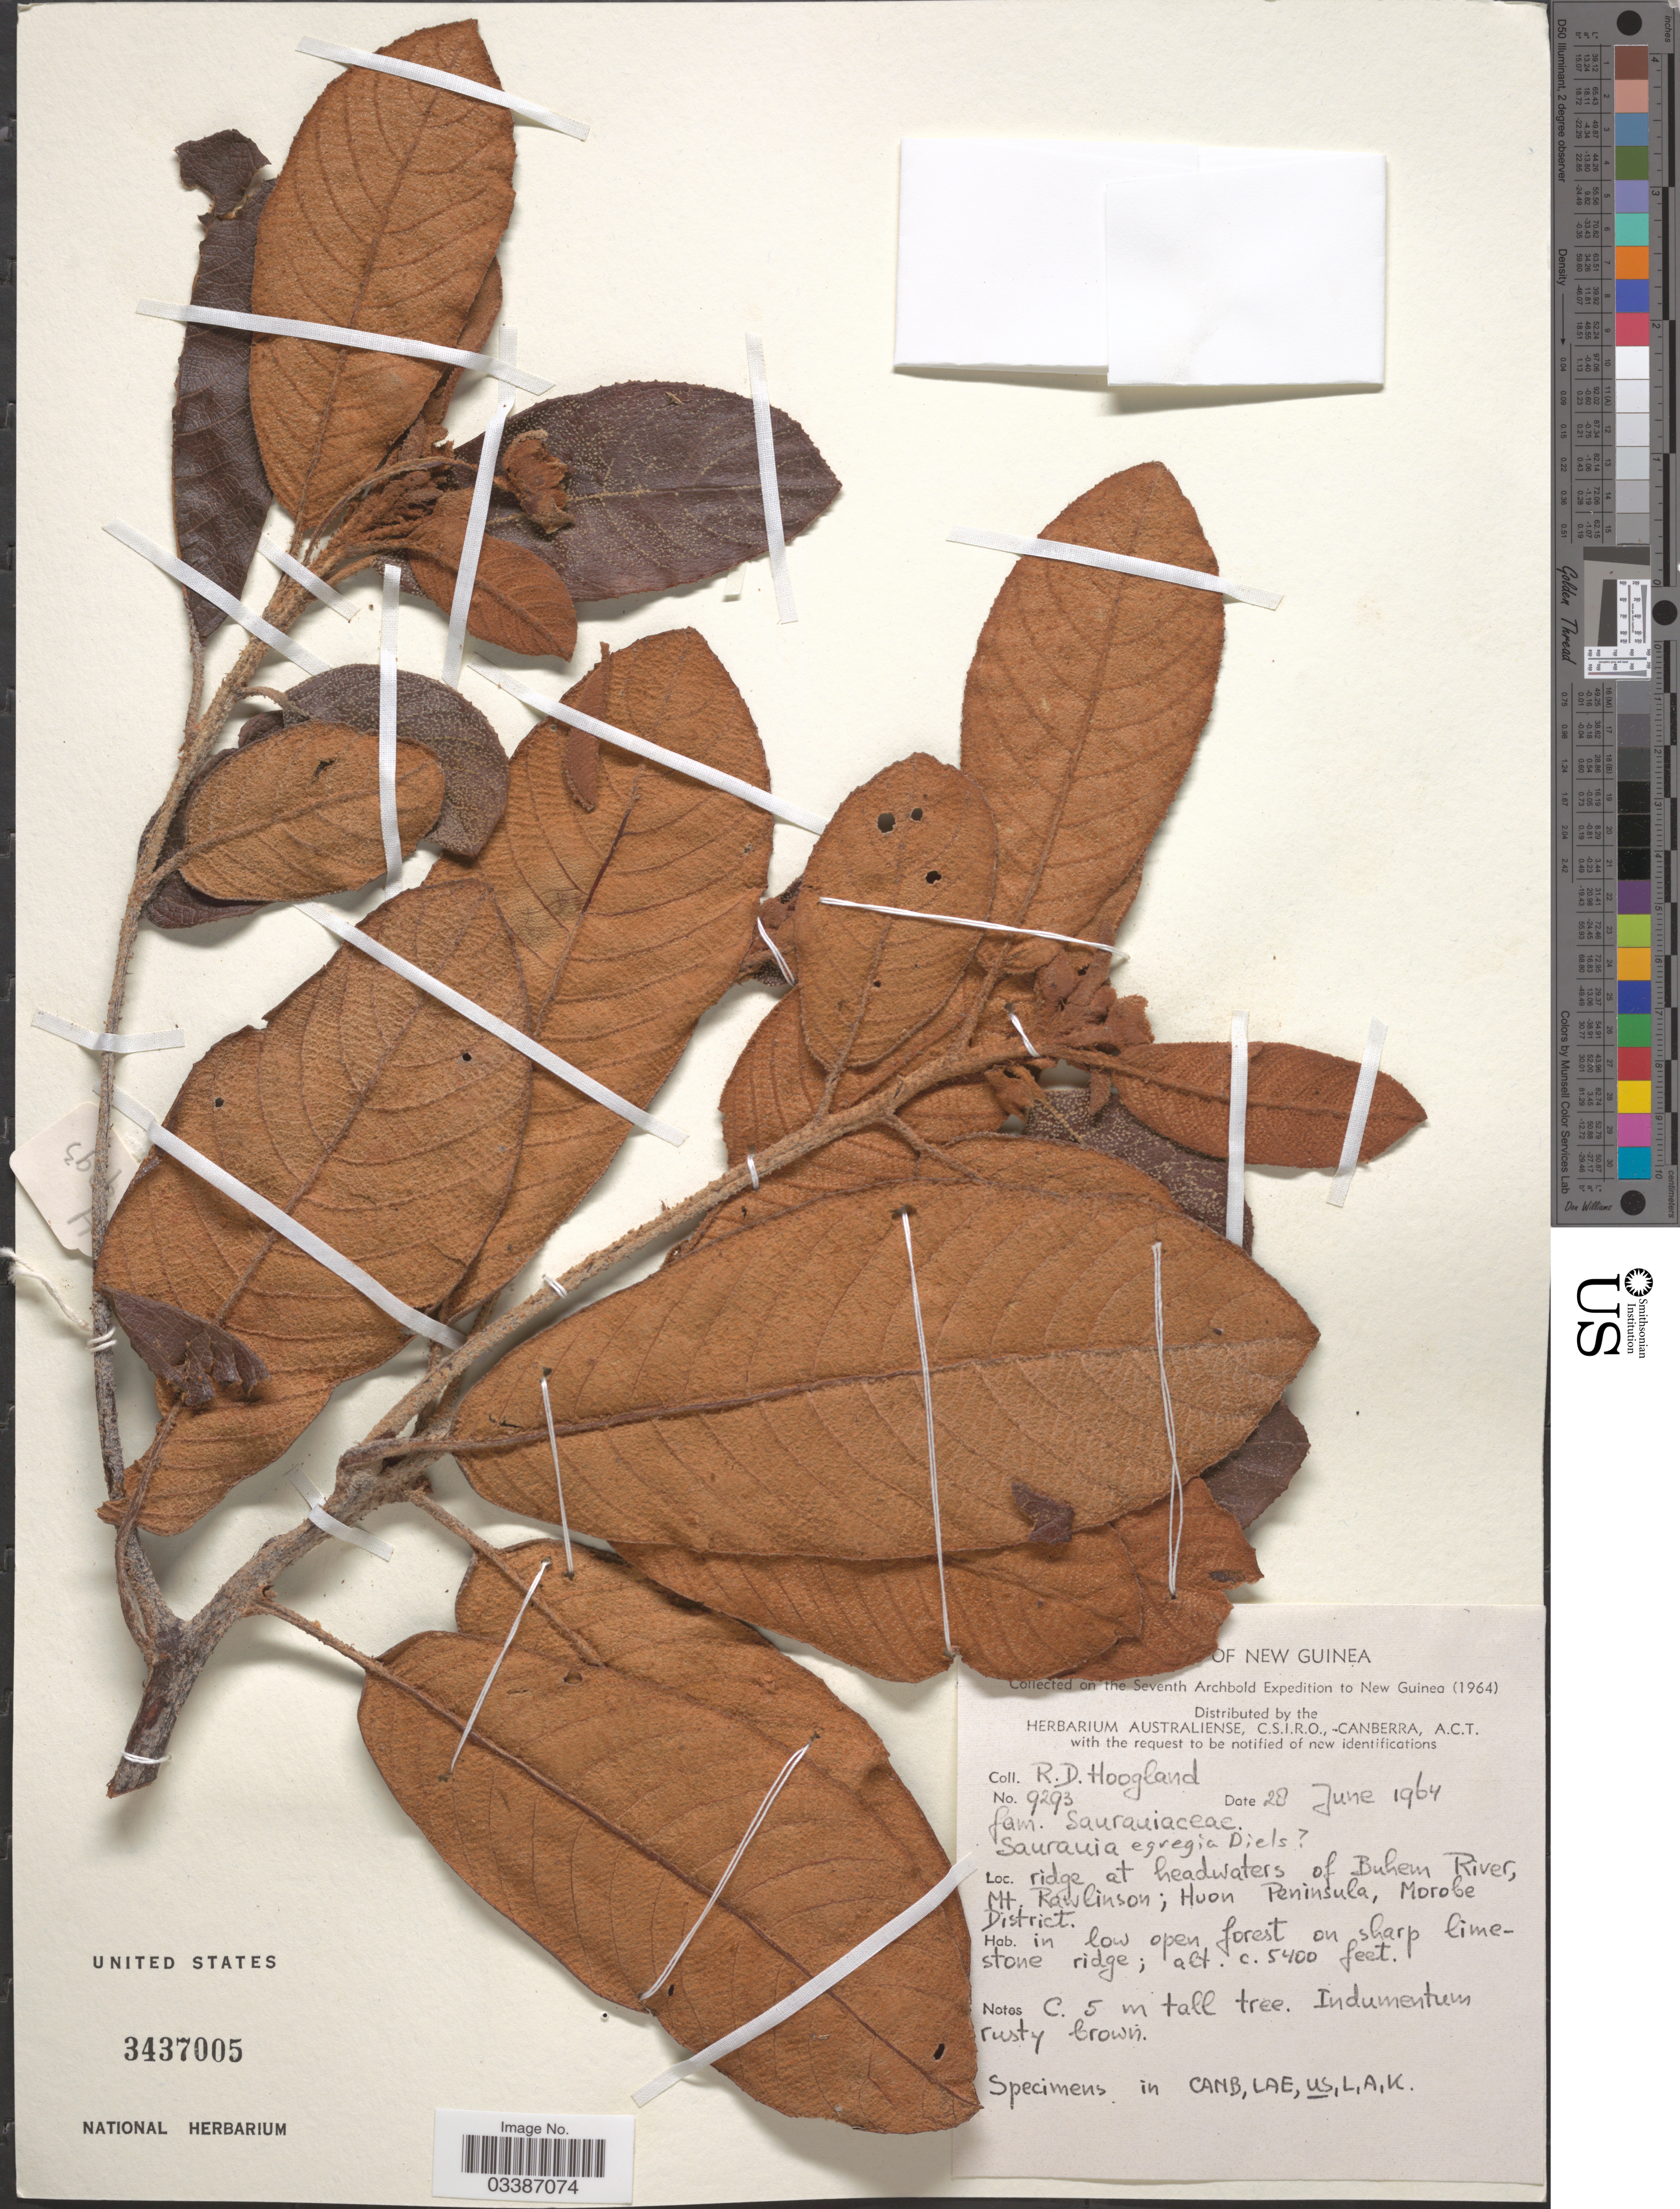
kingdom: Plantae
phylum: Tracheophyta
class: Magnoliopsida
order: Ericales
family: Actinidiaceae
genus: Saurauia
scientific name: Saurauia egregia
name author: Diels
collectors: R. D. Hoogland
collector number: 9293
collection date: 1964-06-28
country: Papua New Guinea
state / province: Morobe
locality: New Guinea. Ridge at headwaters of Buhen River, Mt. Rawlinson; Huon Peninsula, Morobe District.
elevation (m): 1646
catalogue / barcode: US 3437005